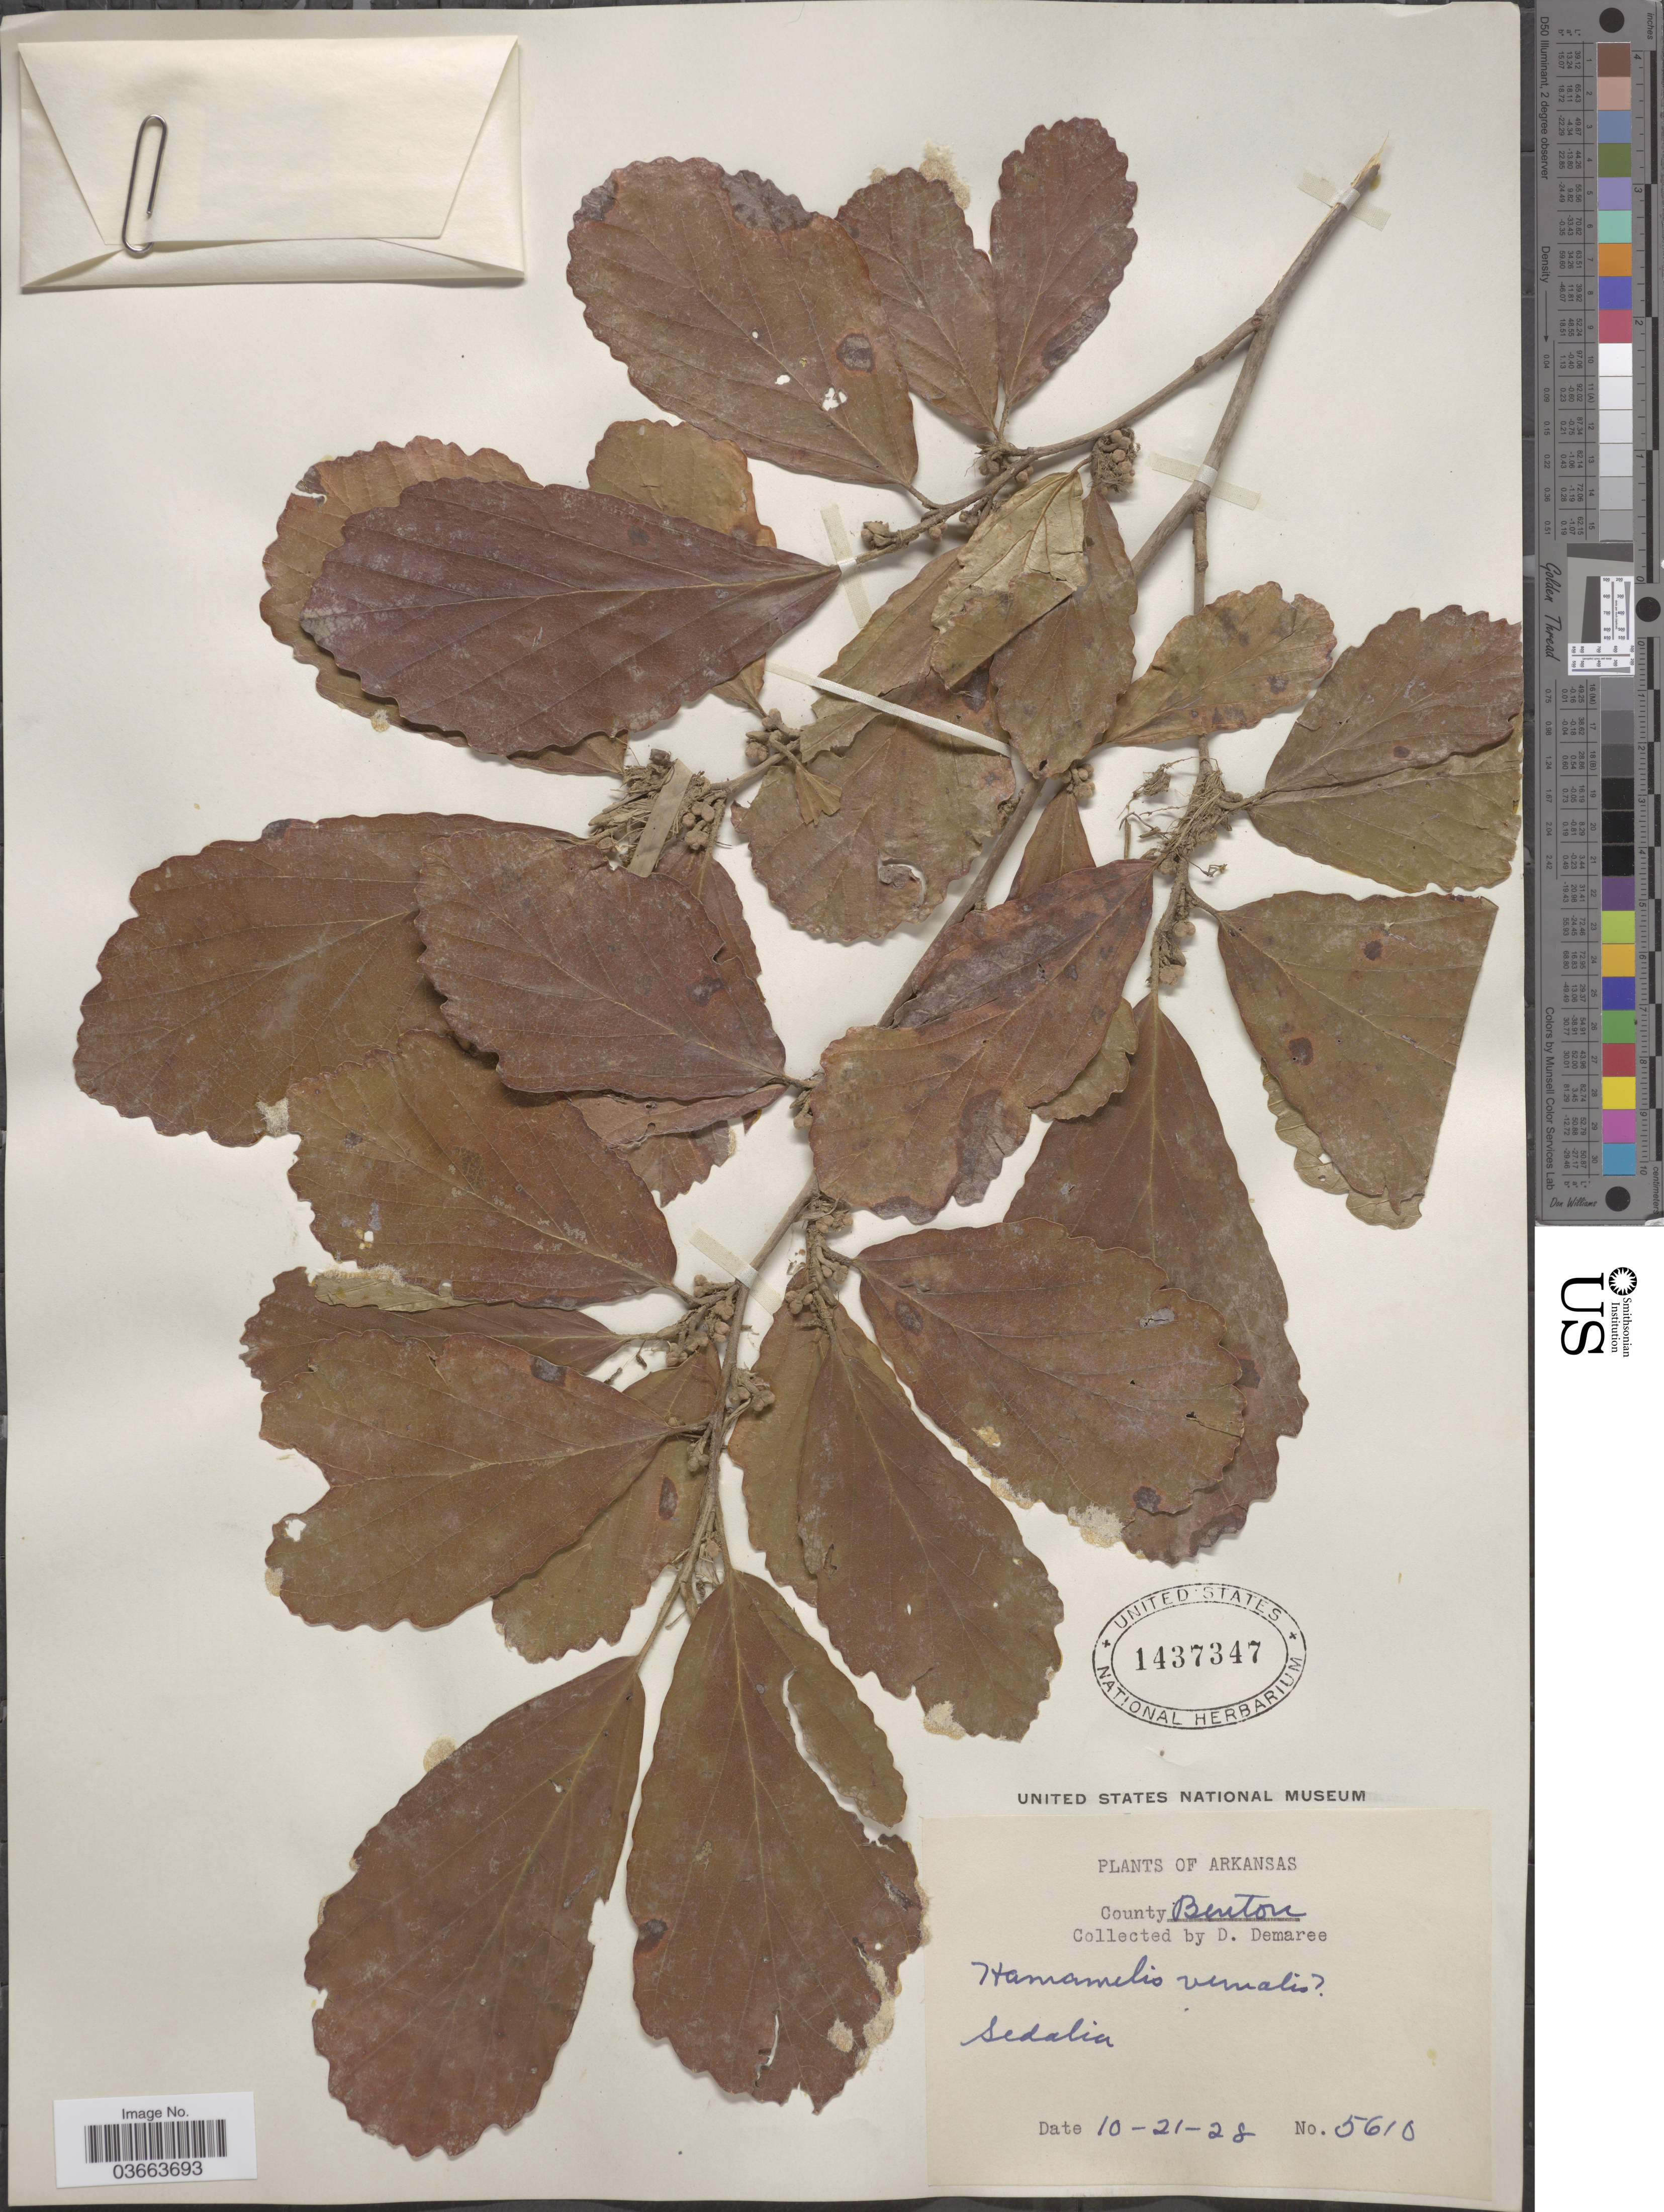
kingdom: Plantae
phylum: Tracheophyta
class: Magnoliopsida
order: Saxifragales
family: Hamamelidaceae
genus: Hamamelis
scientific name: Hamamelis vernalis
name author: Sarg.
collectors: D. Demaree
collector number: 5610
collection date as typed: Transcribed d/m/y: 21/10/28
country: United States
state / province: Arkansas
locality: County Benton. Sedalia.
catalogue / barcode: US 1437347